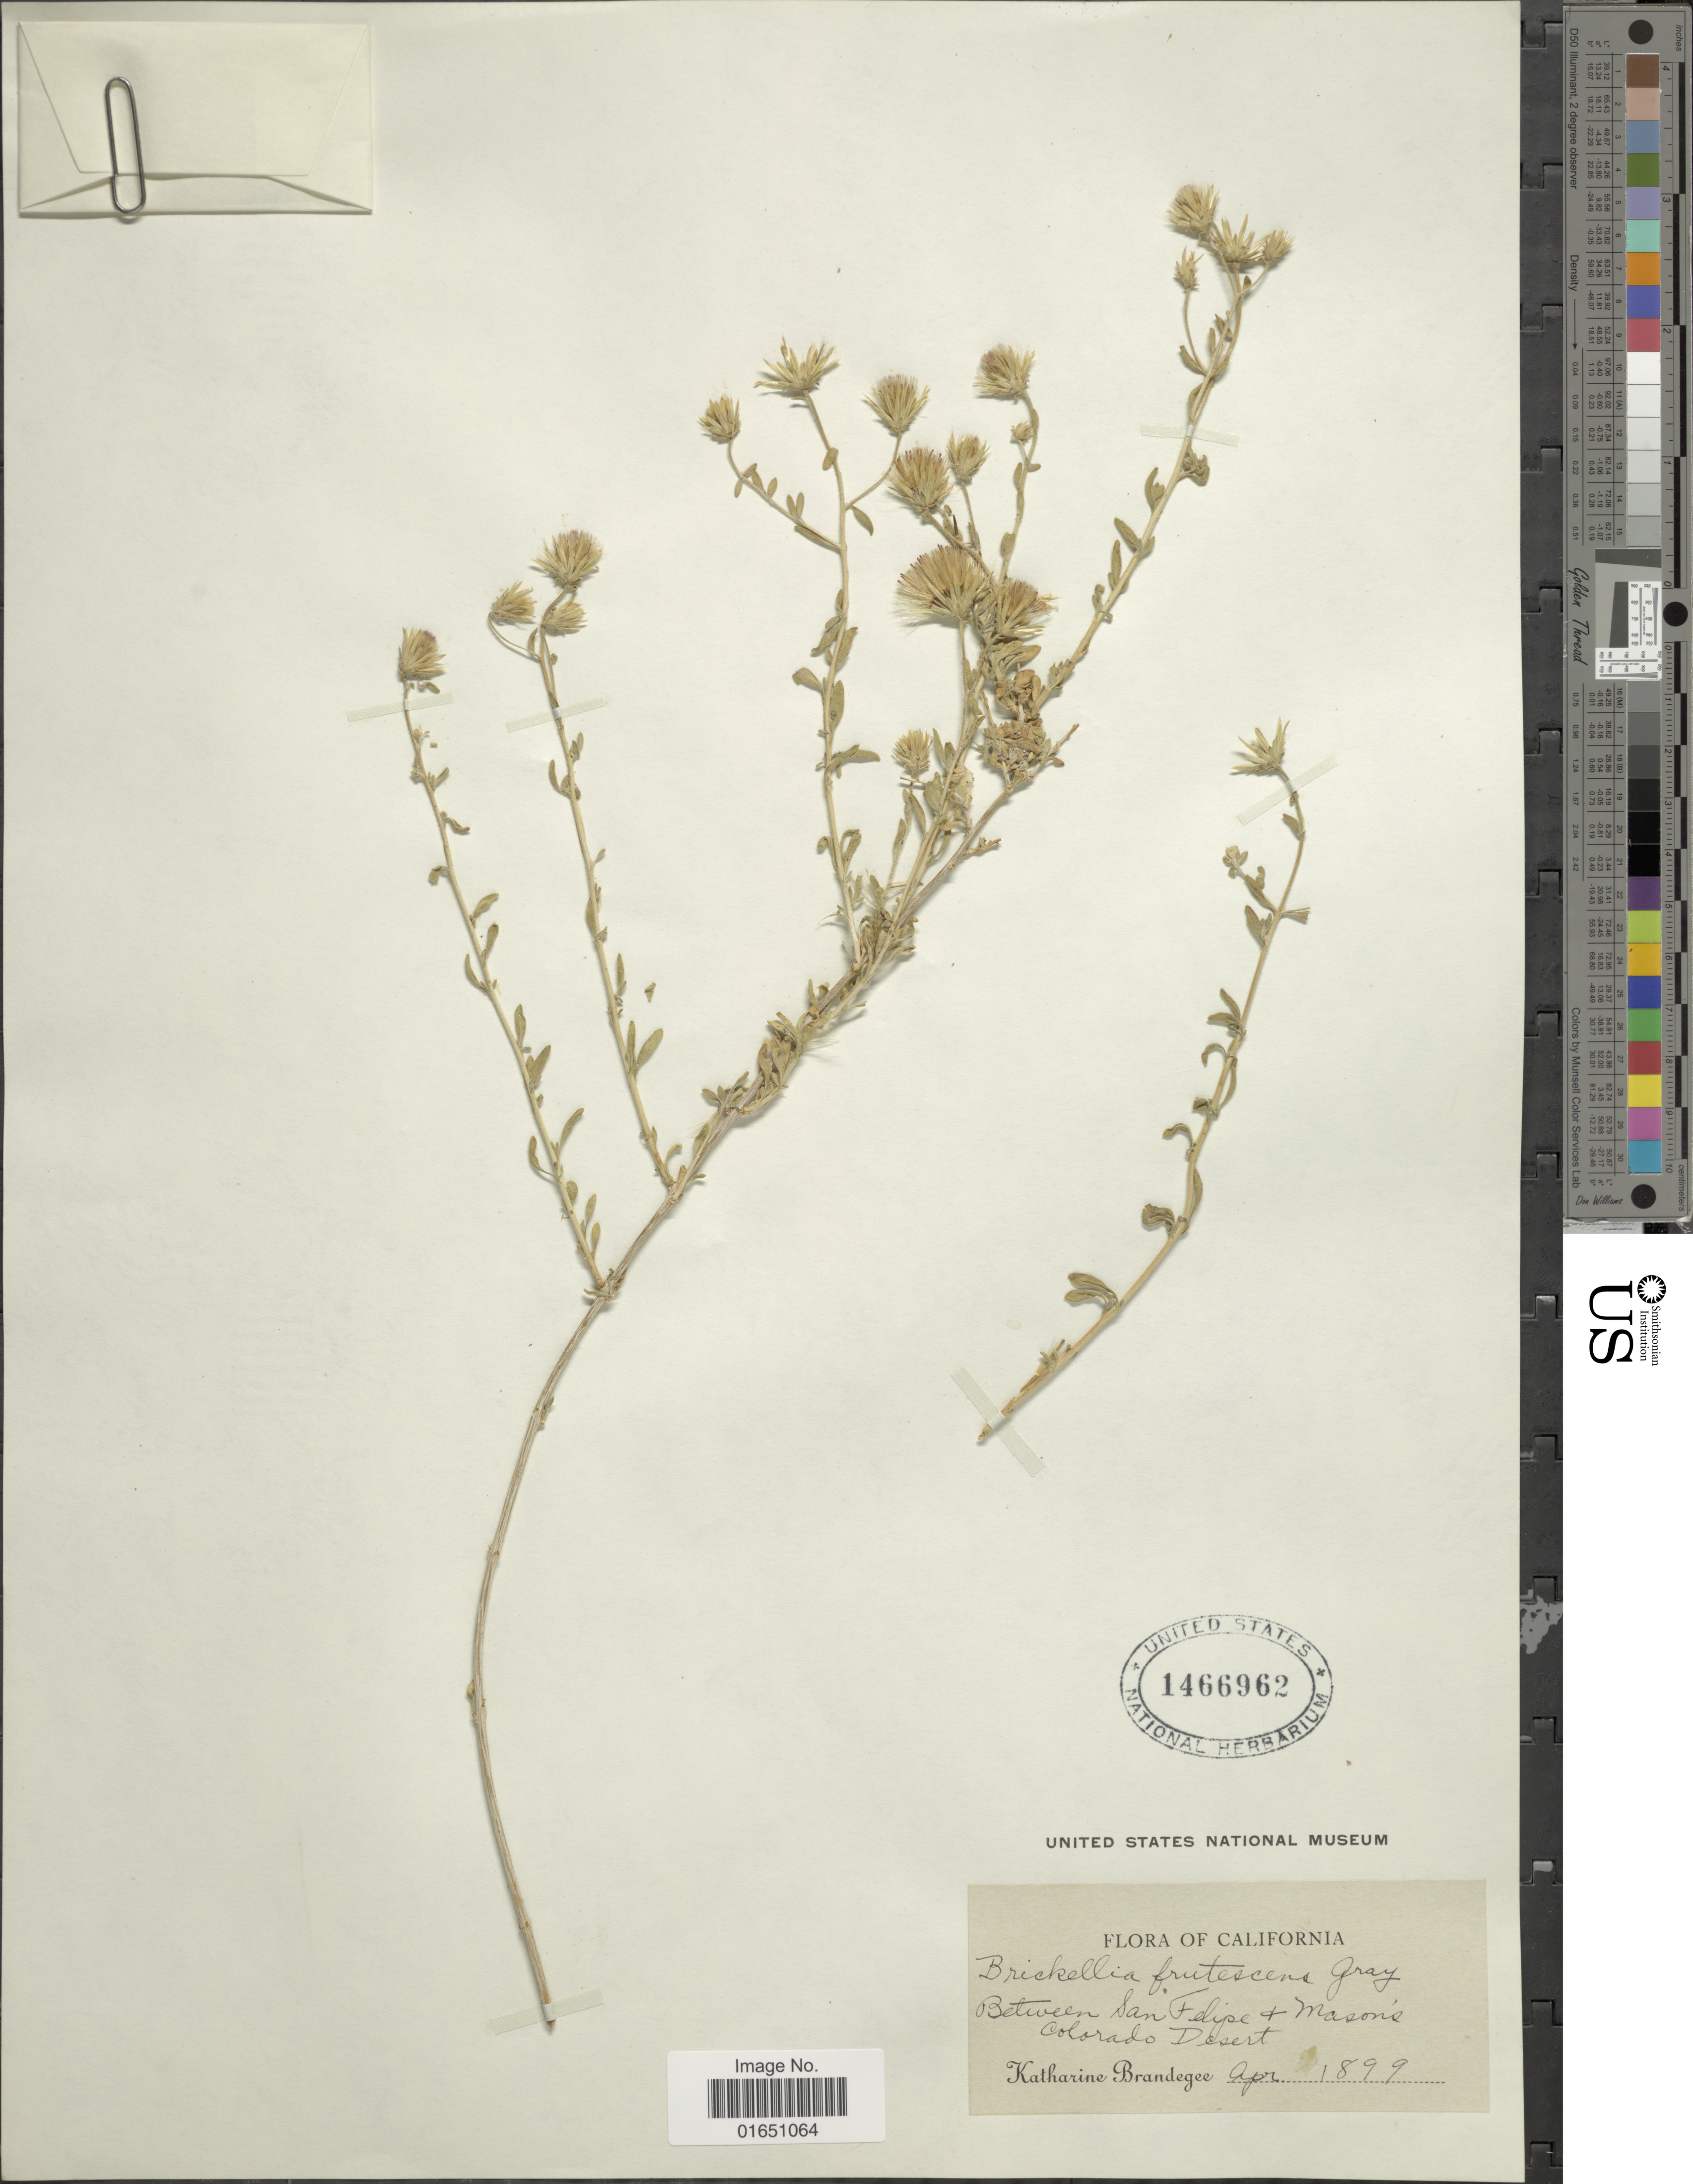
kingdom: Plantae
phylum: Tracheophyta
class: Magnoliopsida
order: Asterales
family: Asteraceae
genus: Brickellia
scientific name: Brickellia frutescens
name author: A. Gray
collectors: M. K. Brandegee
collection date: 1899-04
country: United States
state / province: California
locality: Between San Felipe & Masonie, Colorado Desert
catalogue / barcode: US 1466962